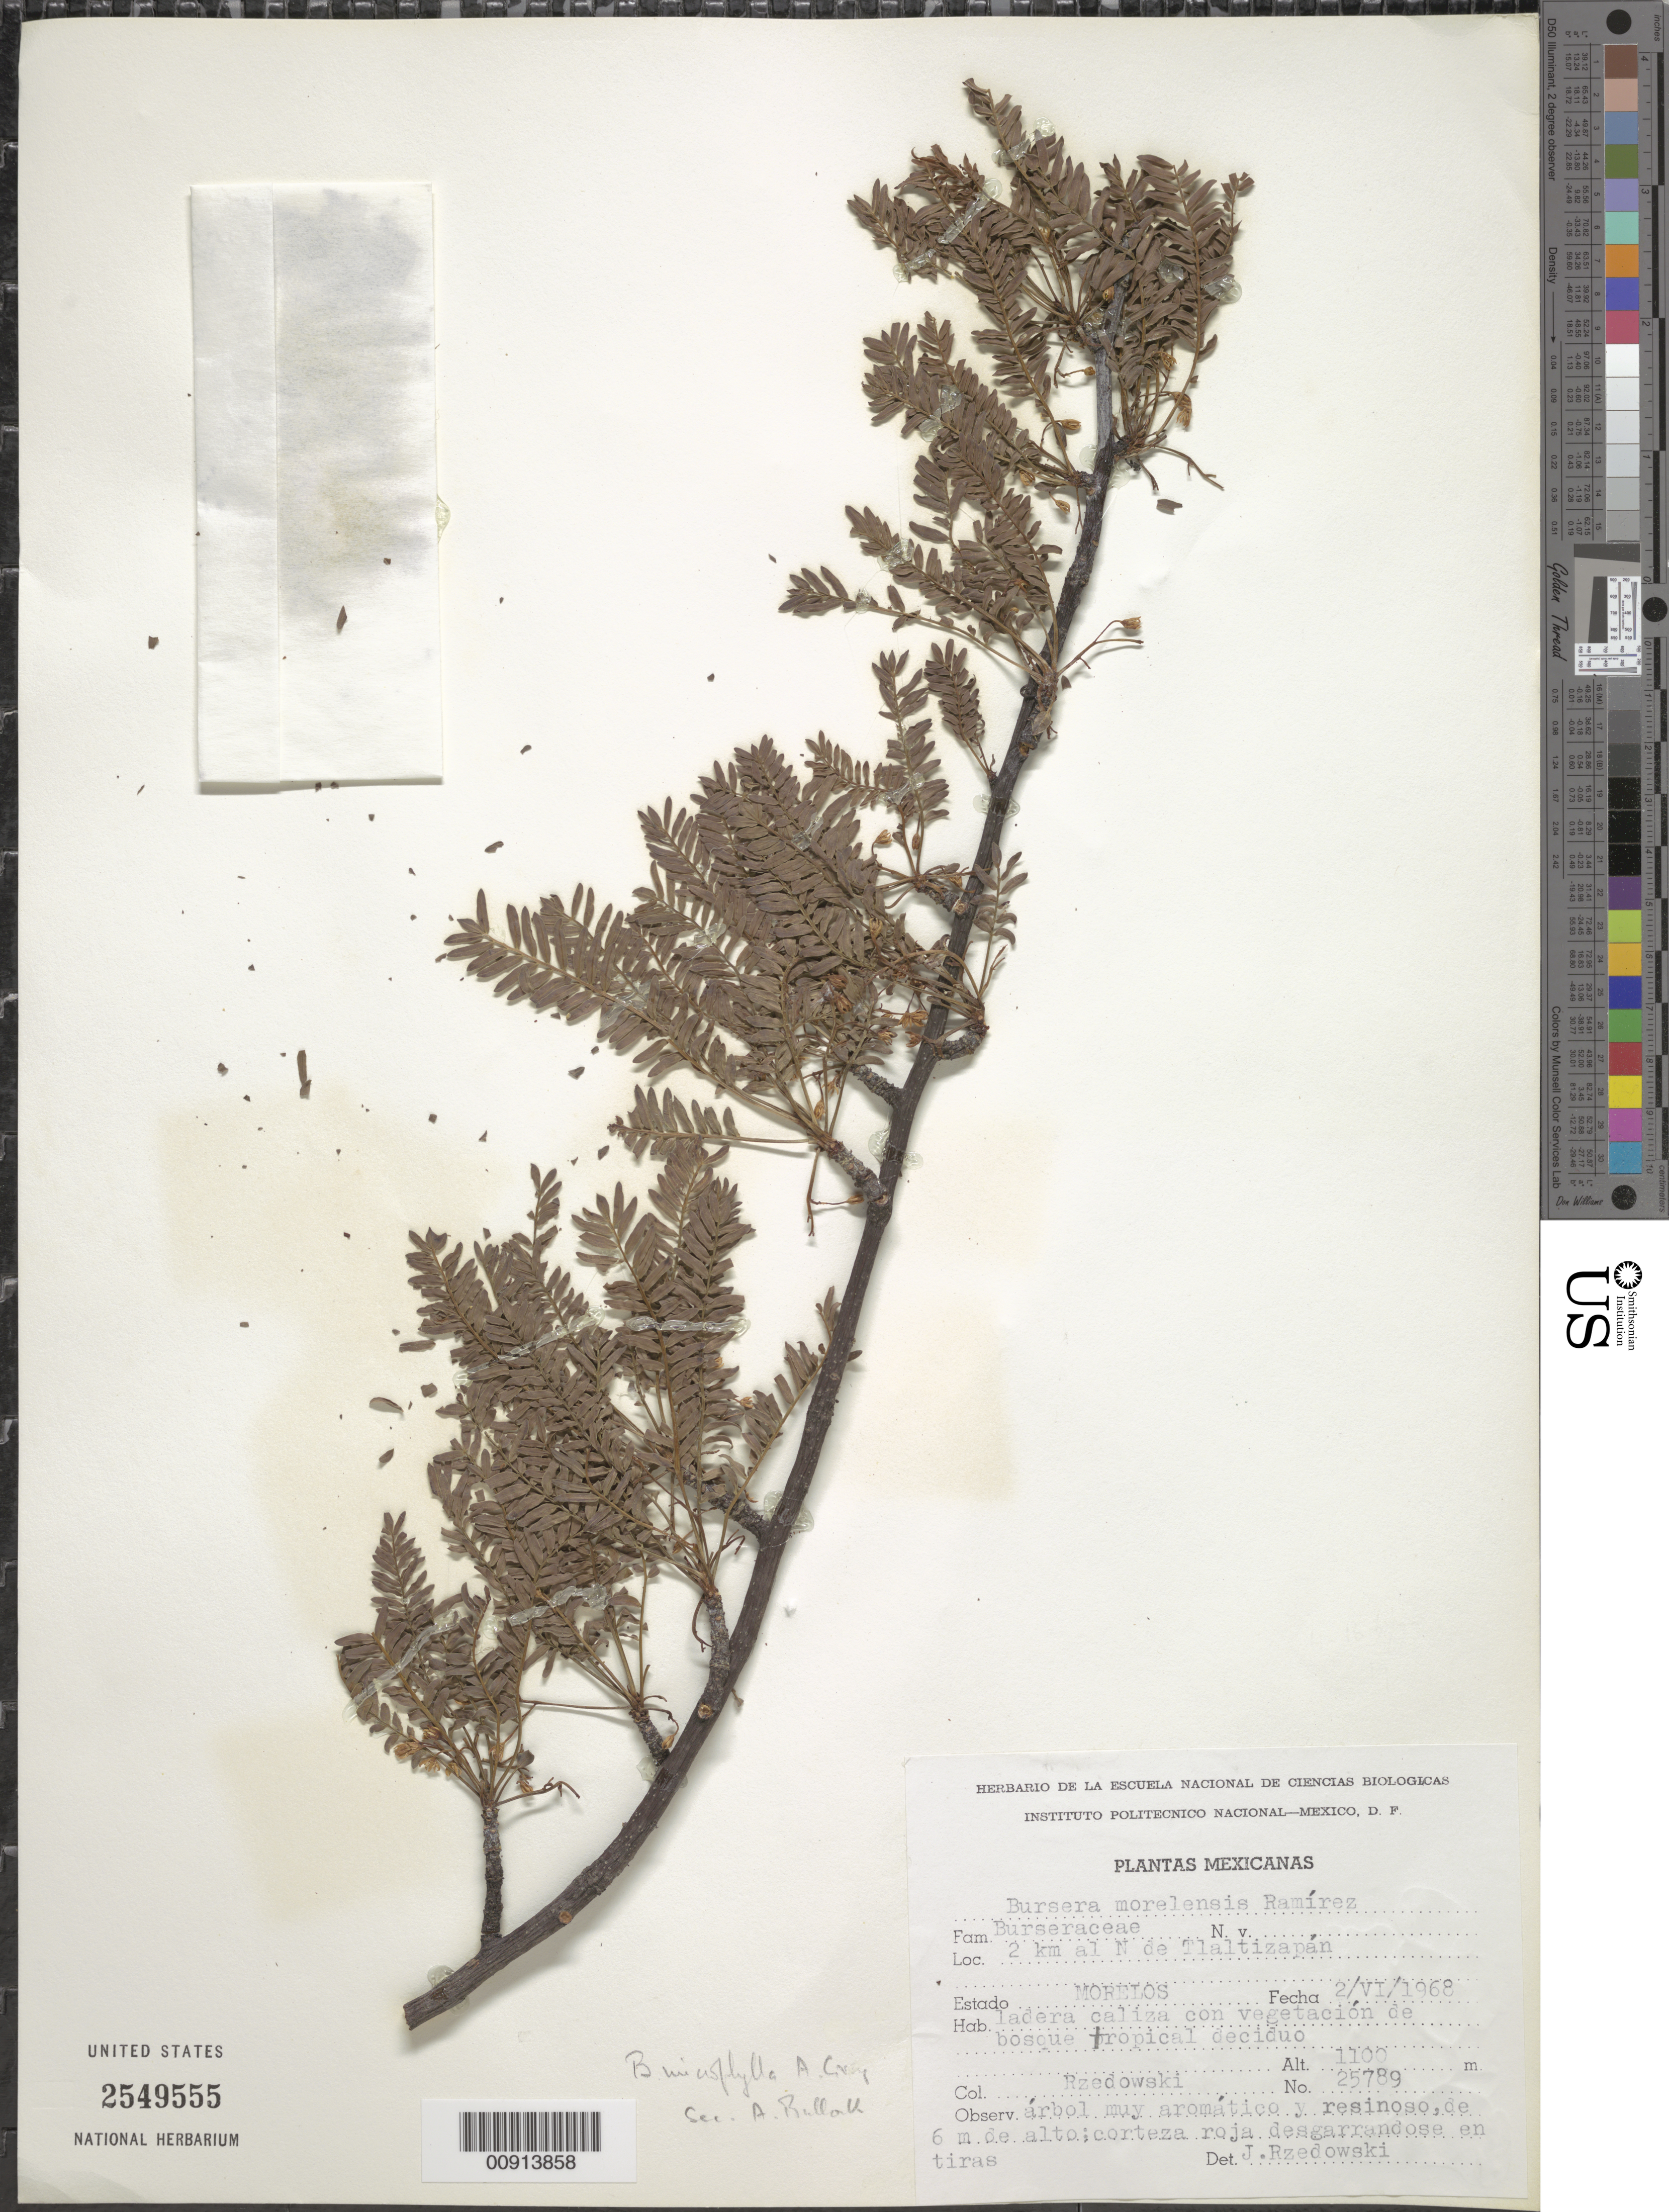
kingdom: Plantae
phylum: Tracheophyta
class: Magnoliopsida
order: Sapindales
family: Burseraceae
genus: Bursera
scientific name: Bursera microphylla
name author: A. Gray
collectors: J. Rzedowski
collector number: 25789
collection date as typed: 02 Jun 1968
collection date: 1968-06-02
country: Mexico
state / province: Morelos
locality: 2 km al N de Tlaltizapán, Estado Morelos.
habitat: Ladera caliza con vegetación de bosque tropical deciduo.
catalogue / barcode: US 2549555